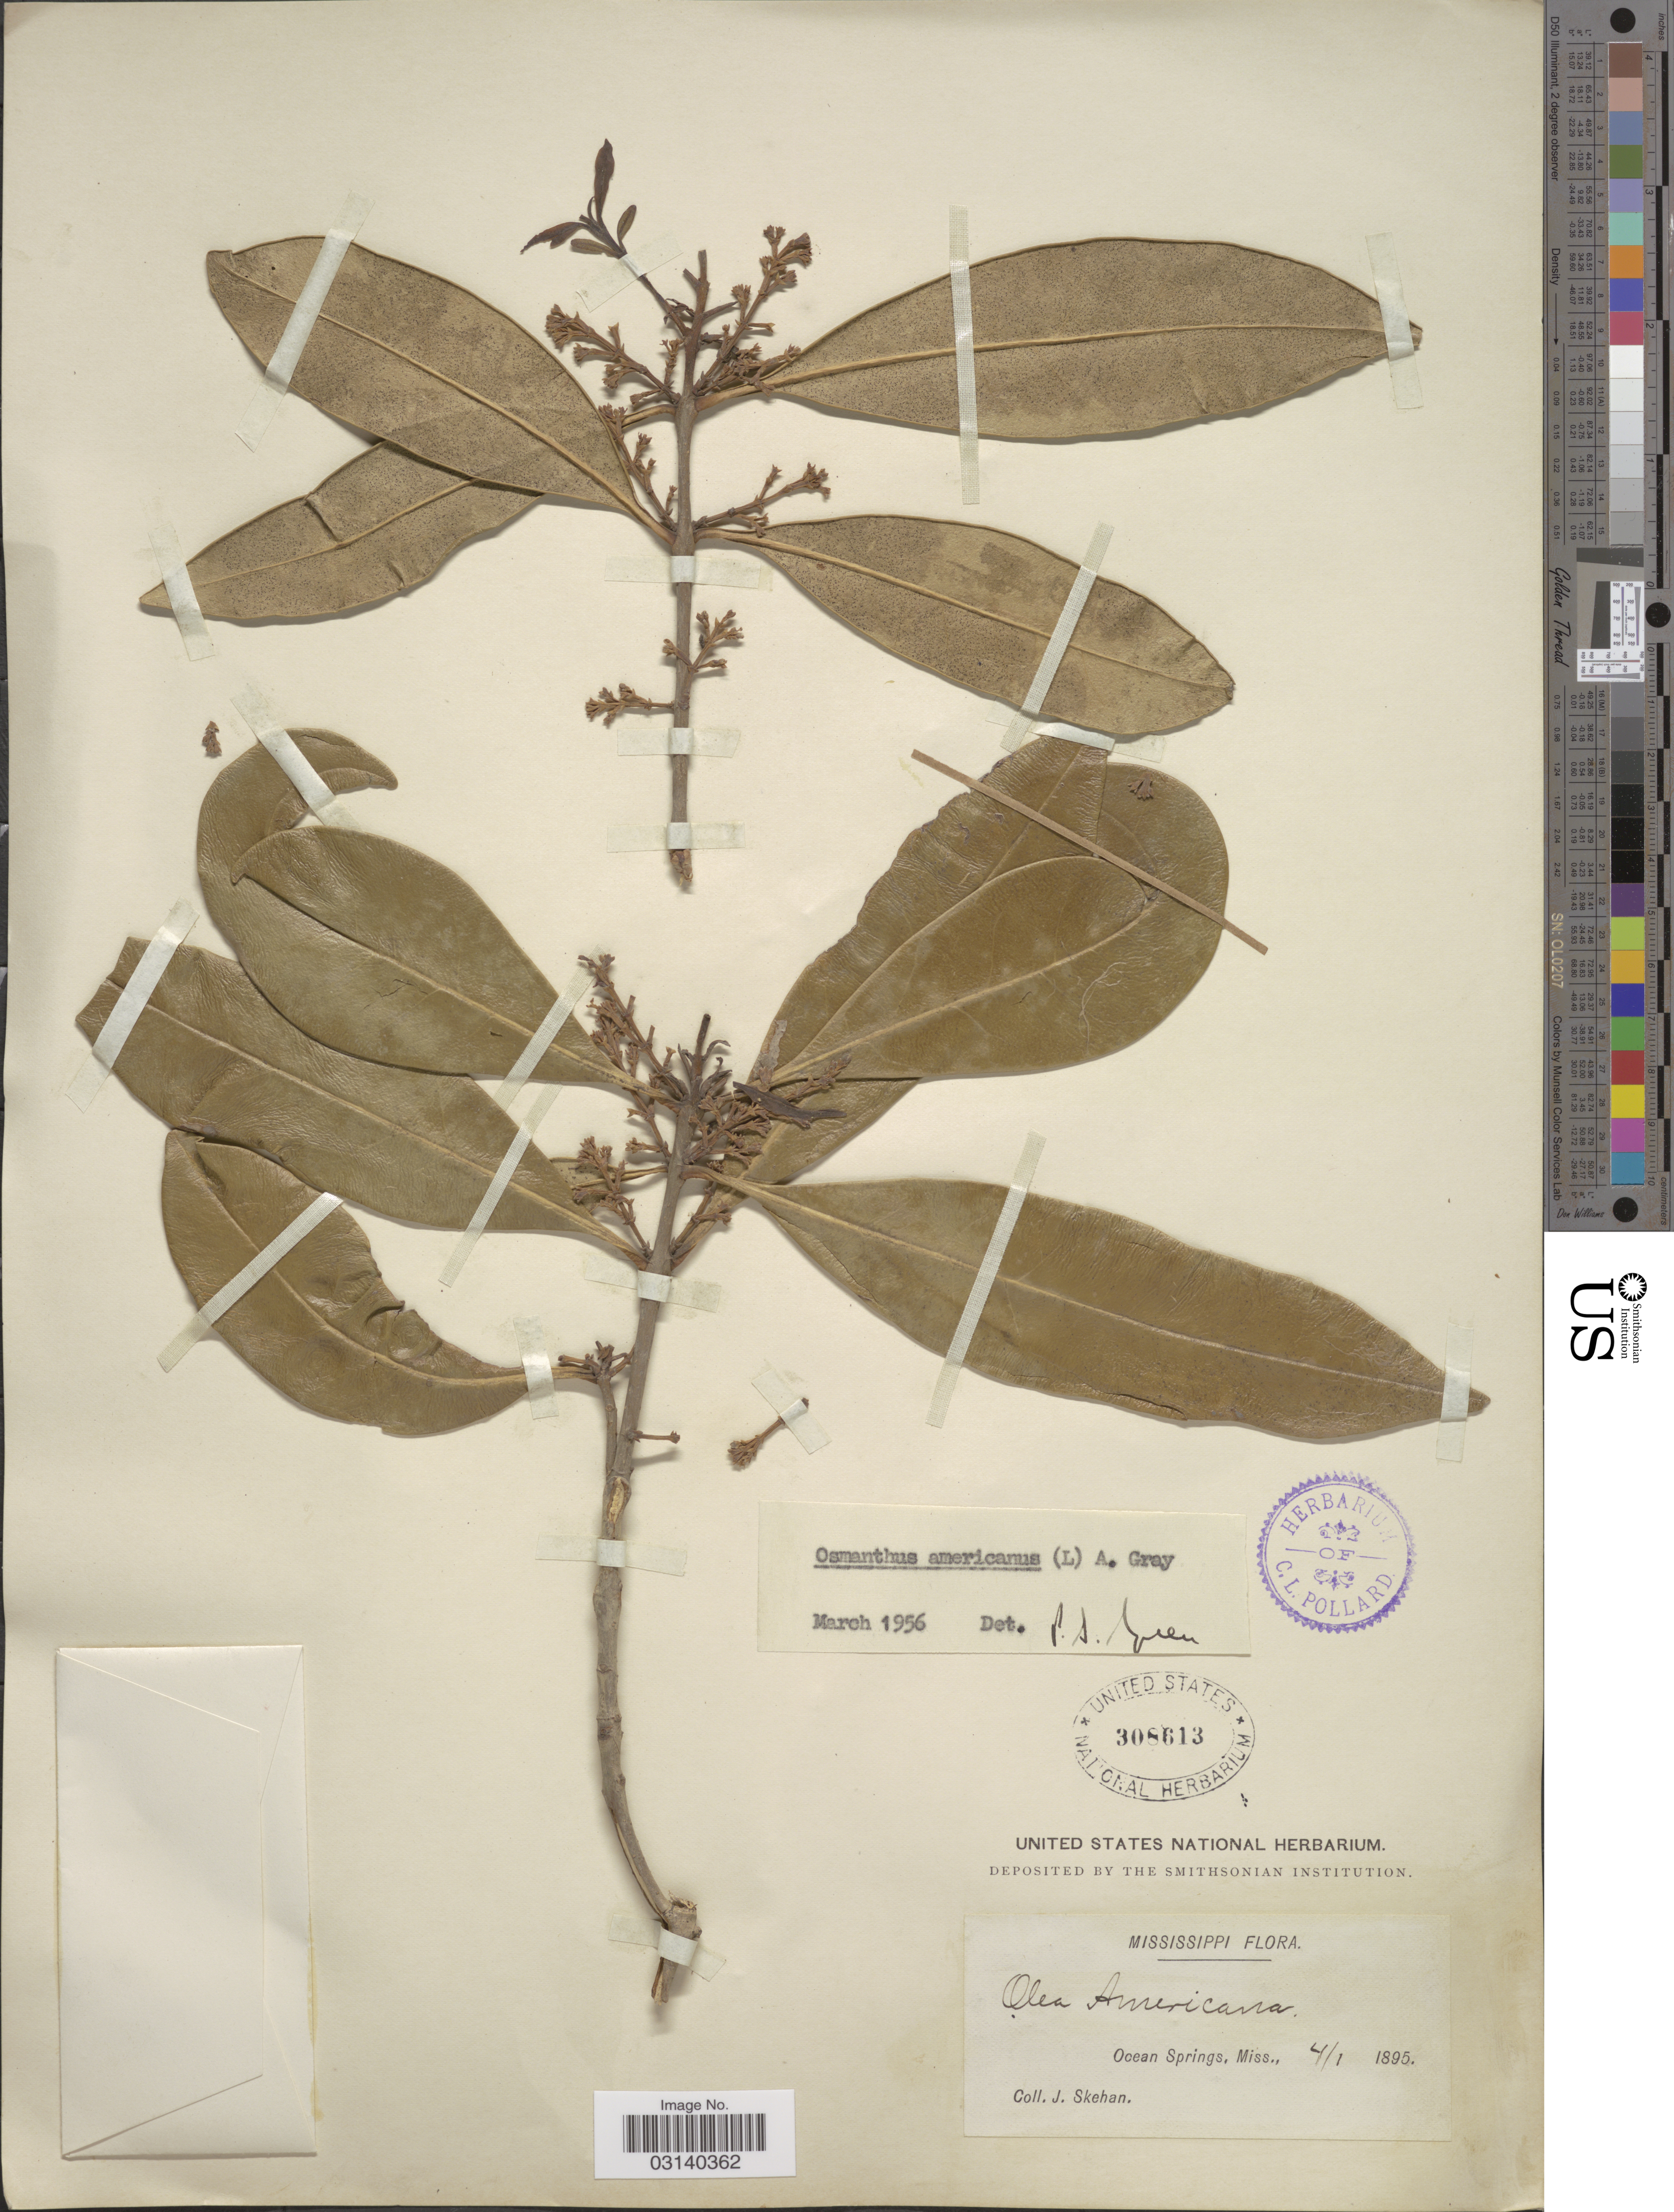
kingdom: Plantae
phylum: Tracheophyta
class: Magnoliopsida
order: Lamiales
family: Oleaceae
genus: Osmanthus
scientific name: Osmanthus americanus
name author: (L.) A. Gray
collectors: J. Skehan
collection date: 1895-04-01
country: United States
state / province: Mississippi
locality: Ocean Springs, Miss.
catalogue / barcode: US 308613